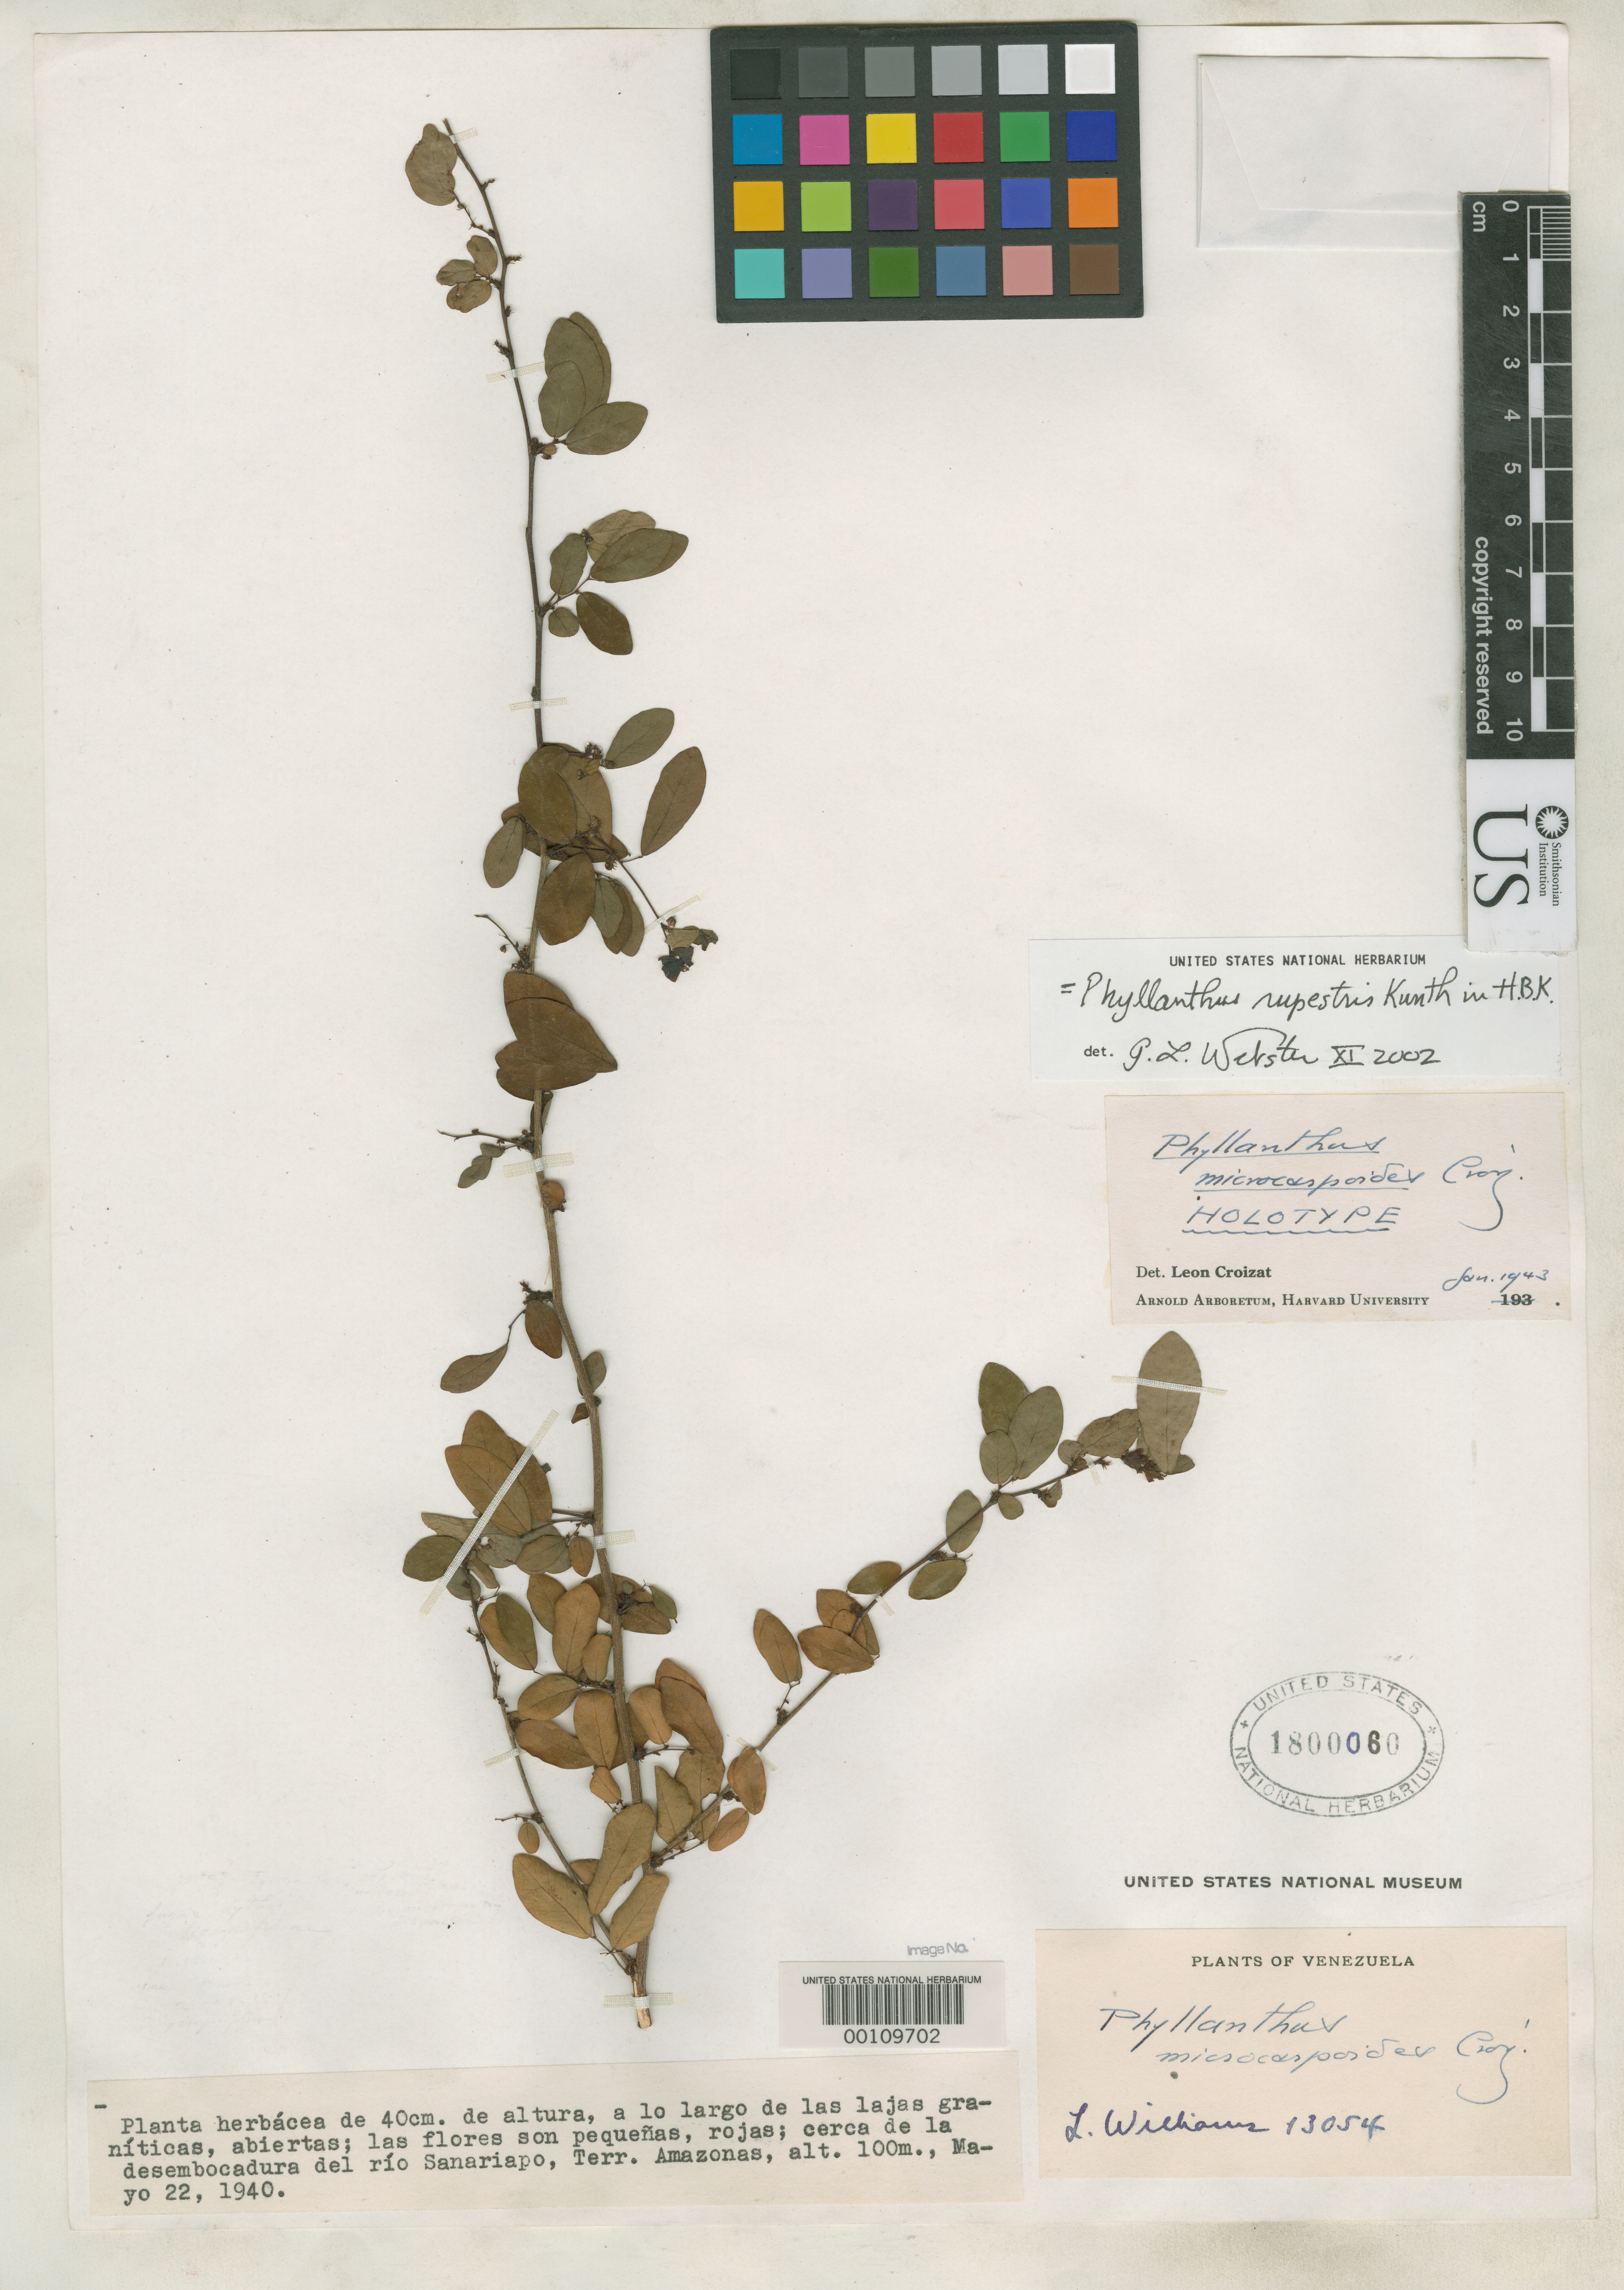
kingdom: Plantae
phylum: Tracheophyta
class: Magnoliopsida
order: Malpighiales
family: Phyllanthaceae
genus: Phyllanthus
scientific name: Phyllanthus microcarpoides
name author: Croizat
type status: Holotype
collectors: Ll. Williams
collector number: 13054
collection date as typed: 22 May 1940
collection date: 1940-05-22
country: Venezuela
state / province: Amazonas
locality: Cerca de la Desembo-Cadura del Rio Sanariapo.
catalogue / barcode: US 1800060